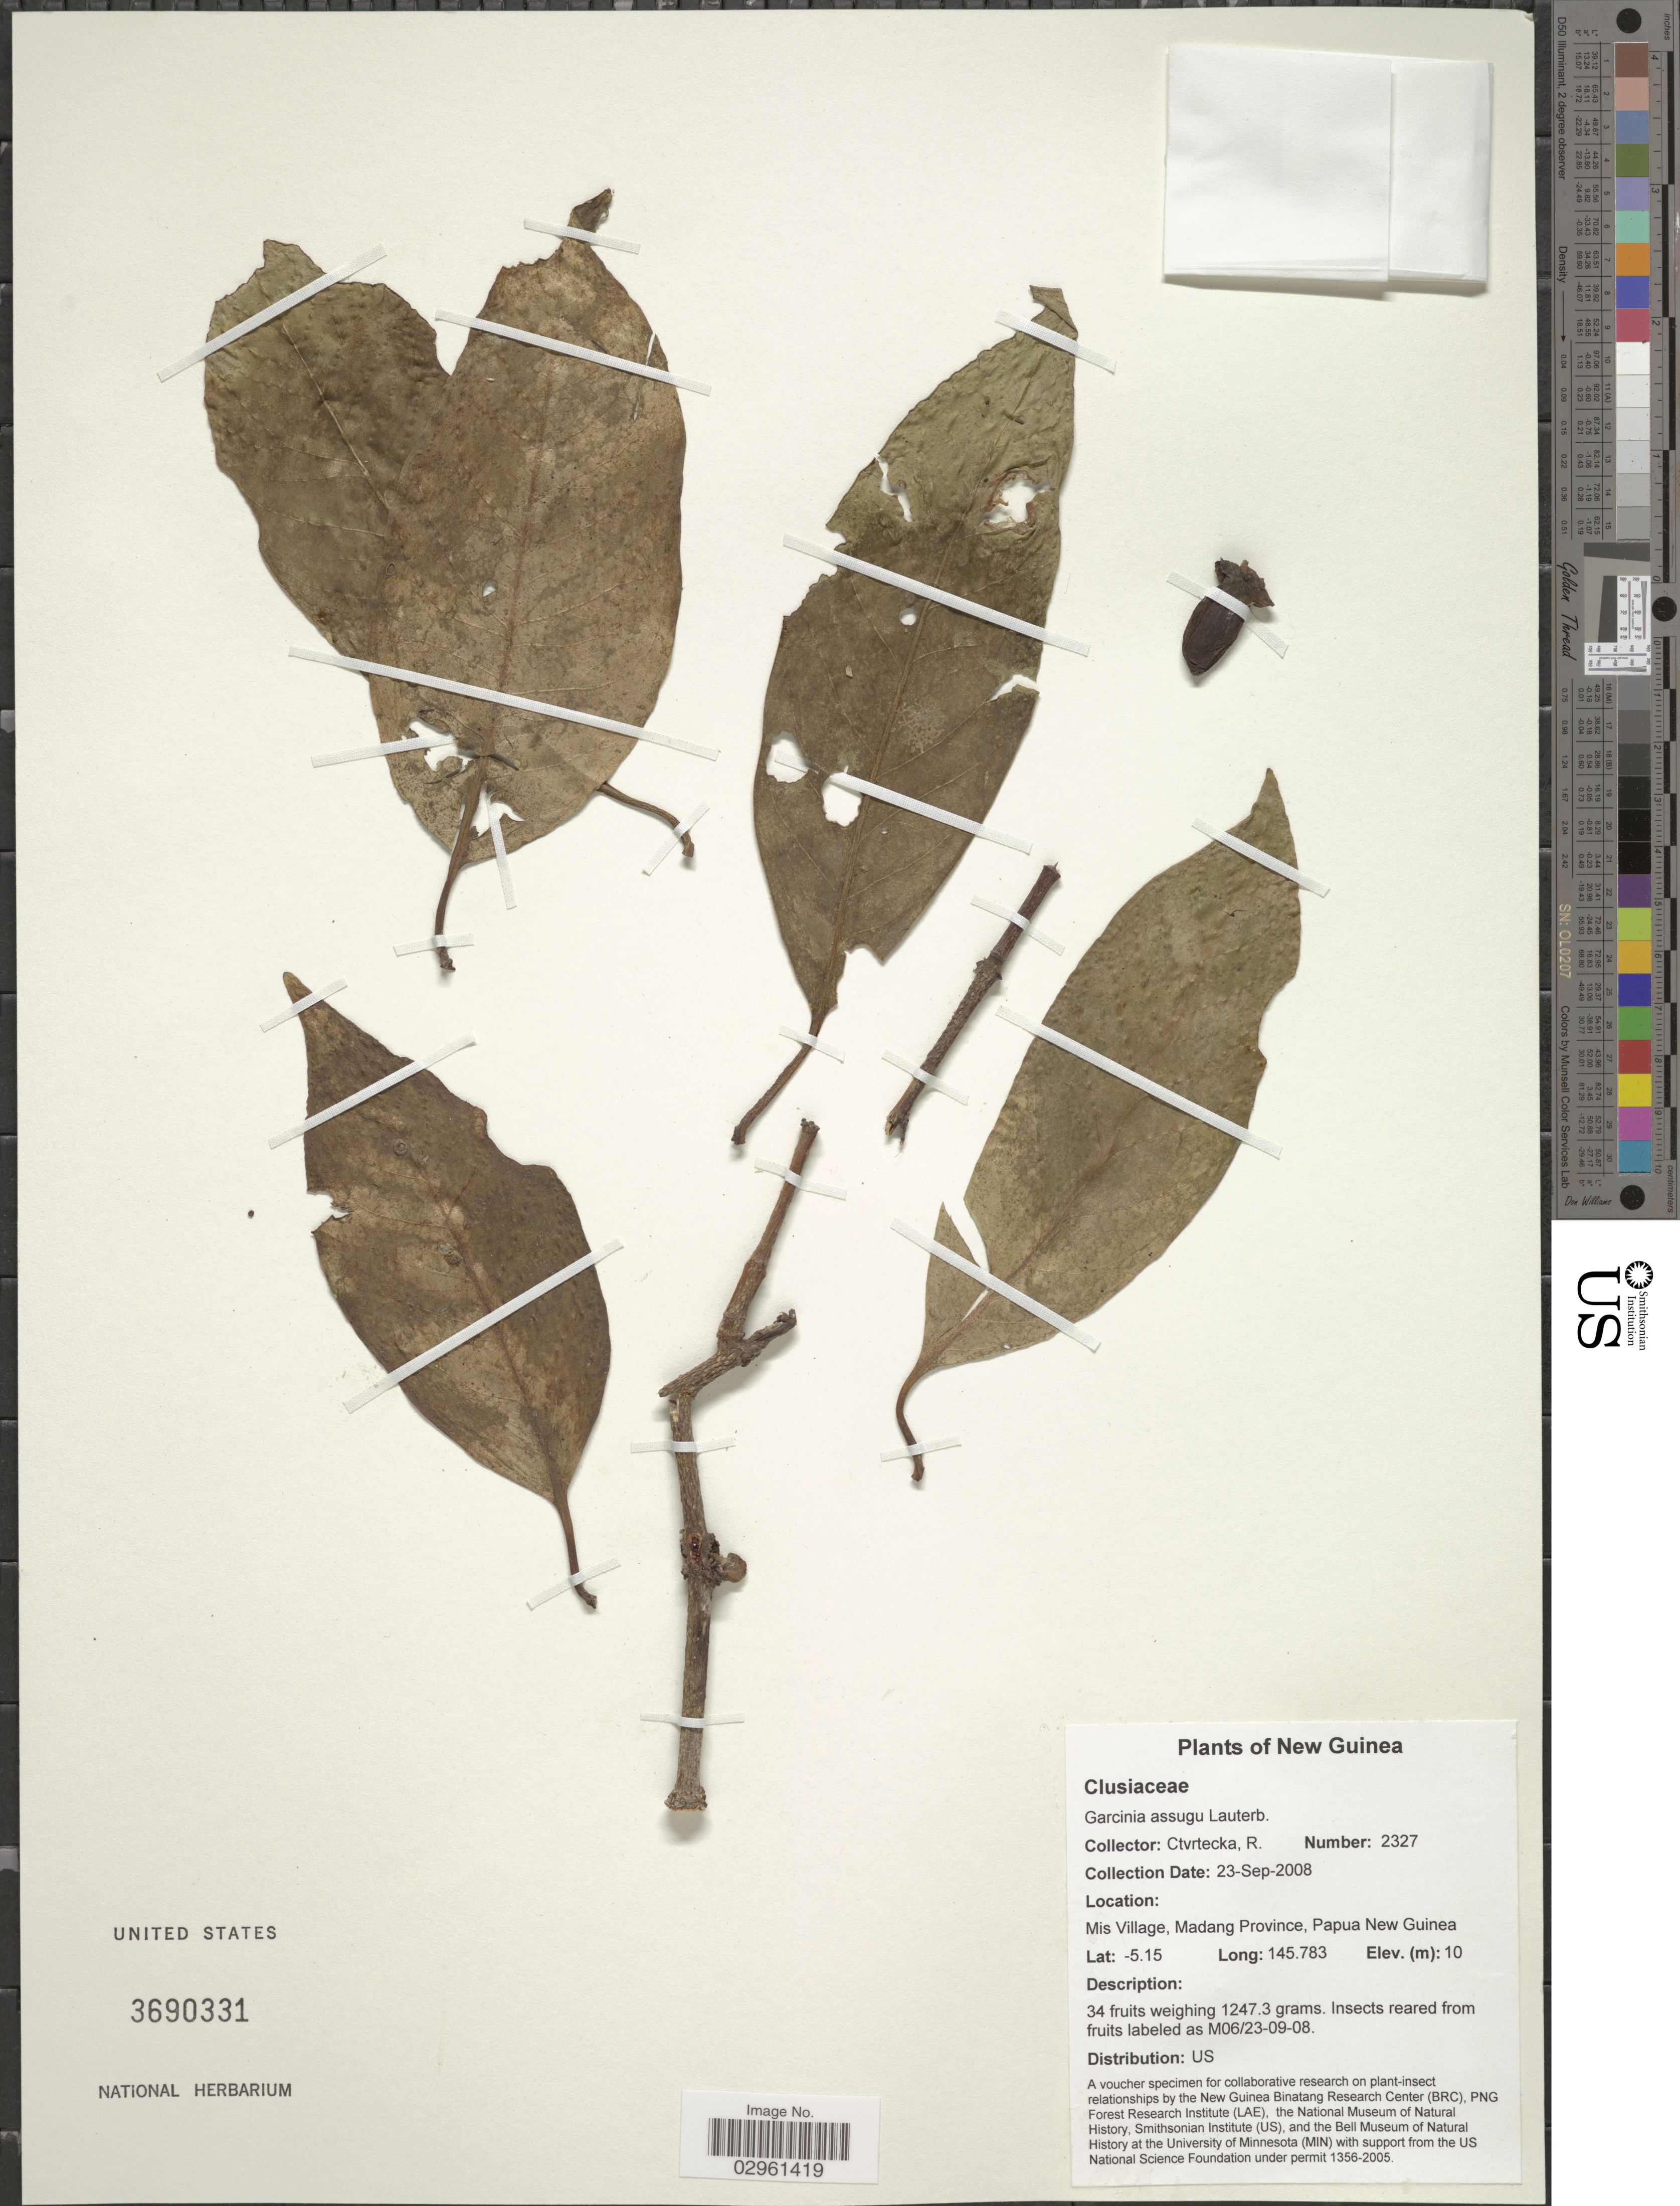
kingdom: Plantae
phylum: Tracheophyta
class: Magnoliopsida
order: Malpighiales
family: Clusiaceae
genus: Garcinia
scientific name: Garcinia assugu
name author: Lauterb.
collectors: R. Ctvrtecka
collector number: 2327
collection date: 2008-09-23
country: Papua New Guinea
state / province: Madang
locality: New Guinea, Mis Village.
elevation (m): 10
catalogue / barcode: US 3690331